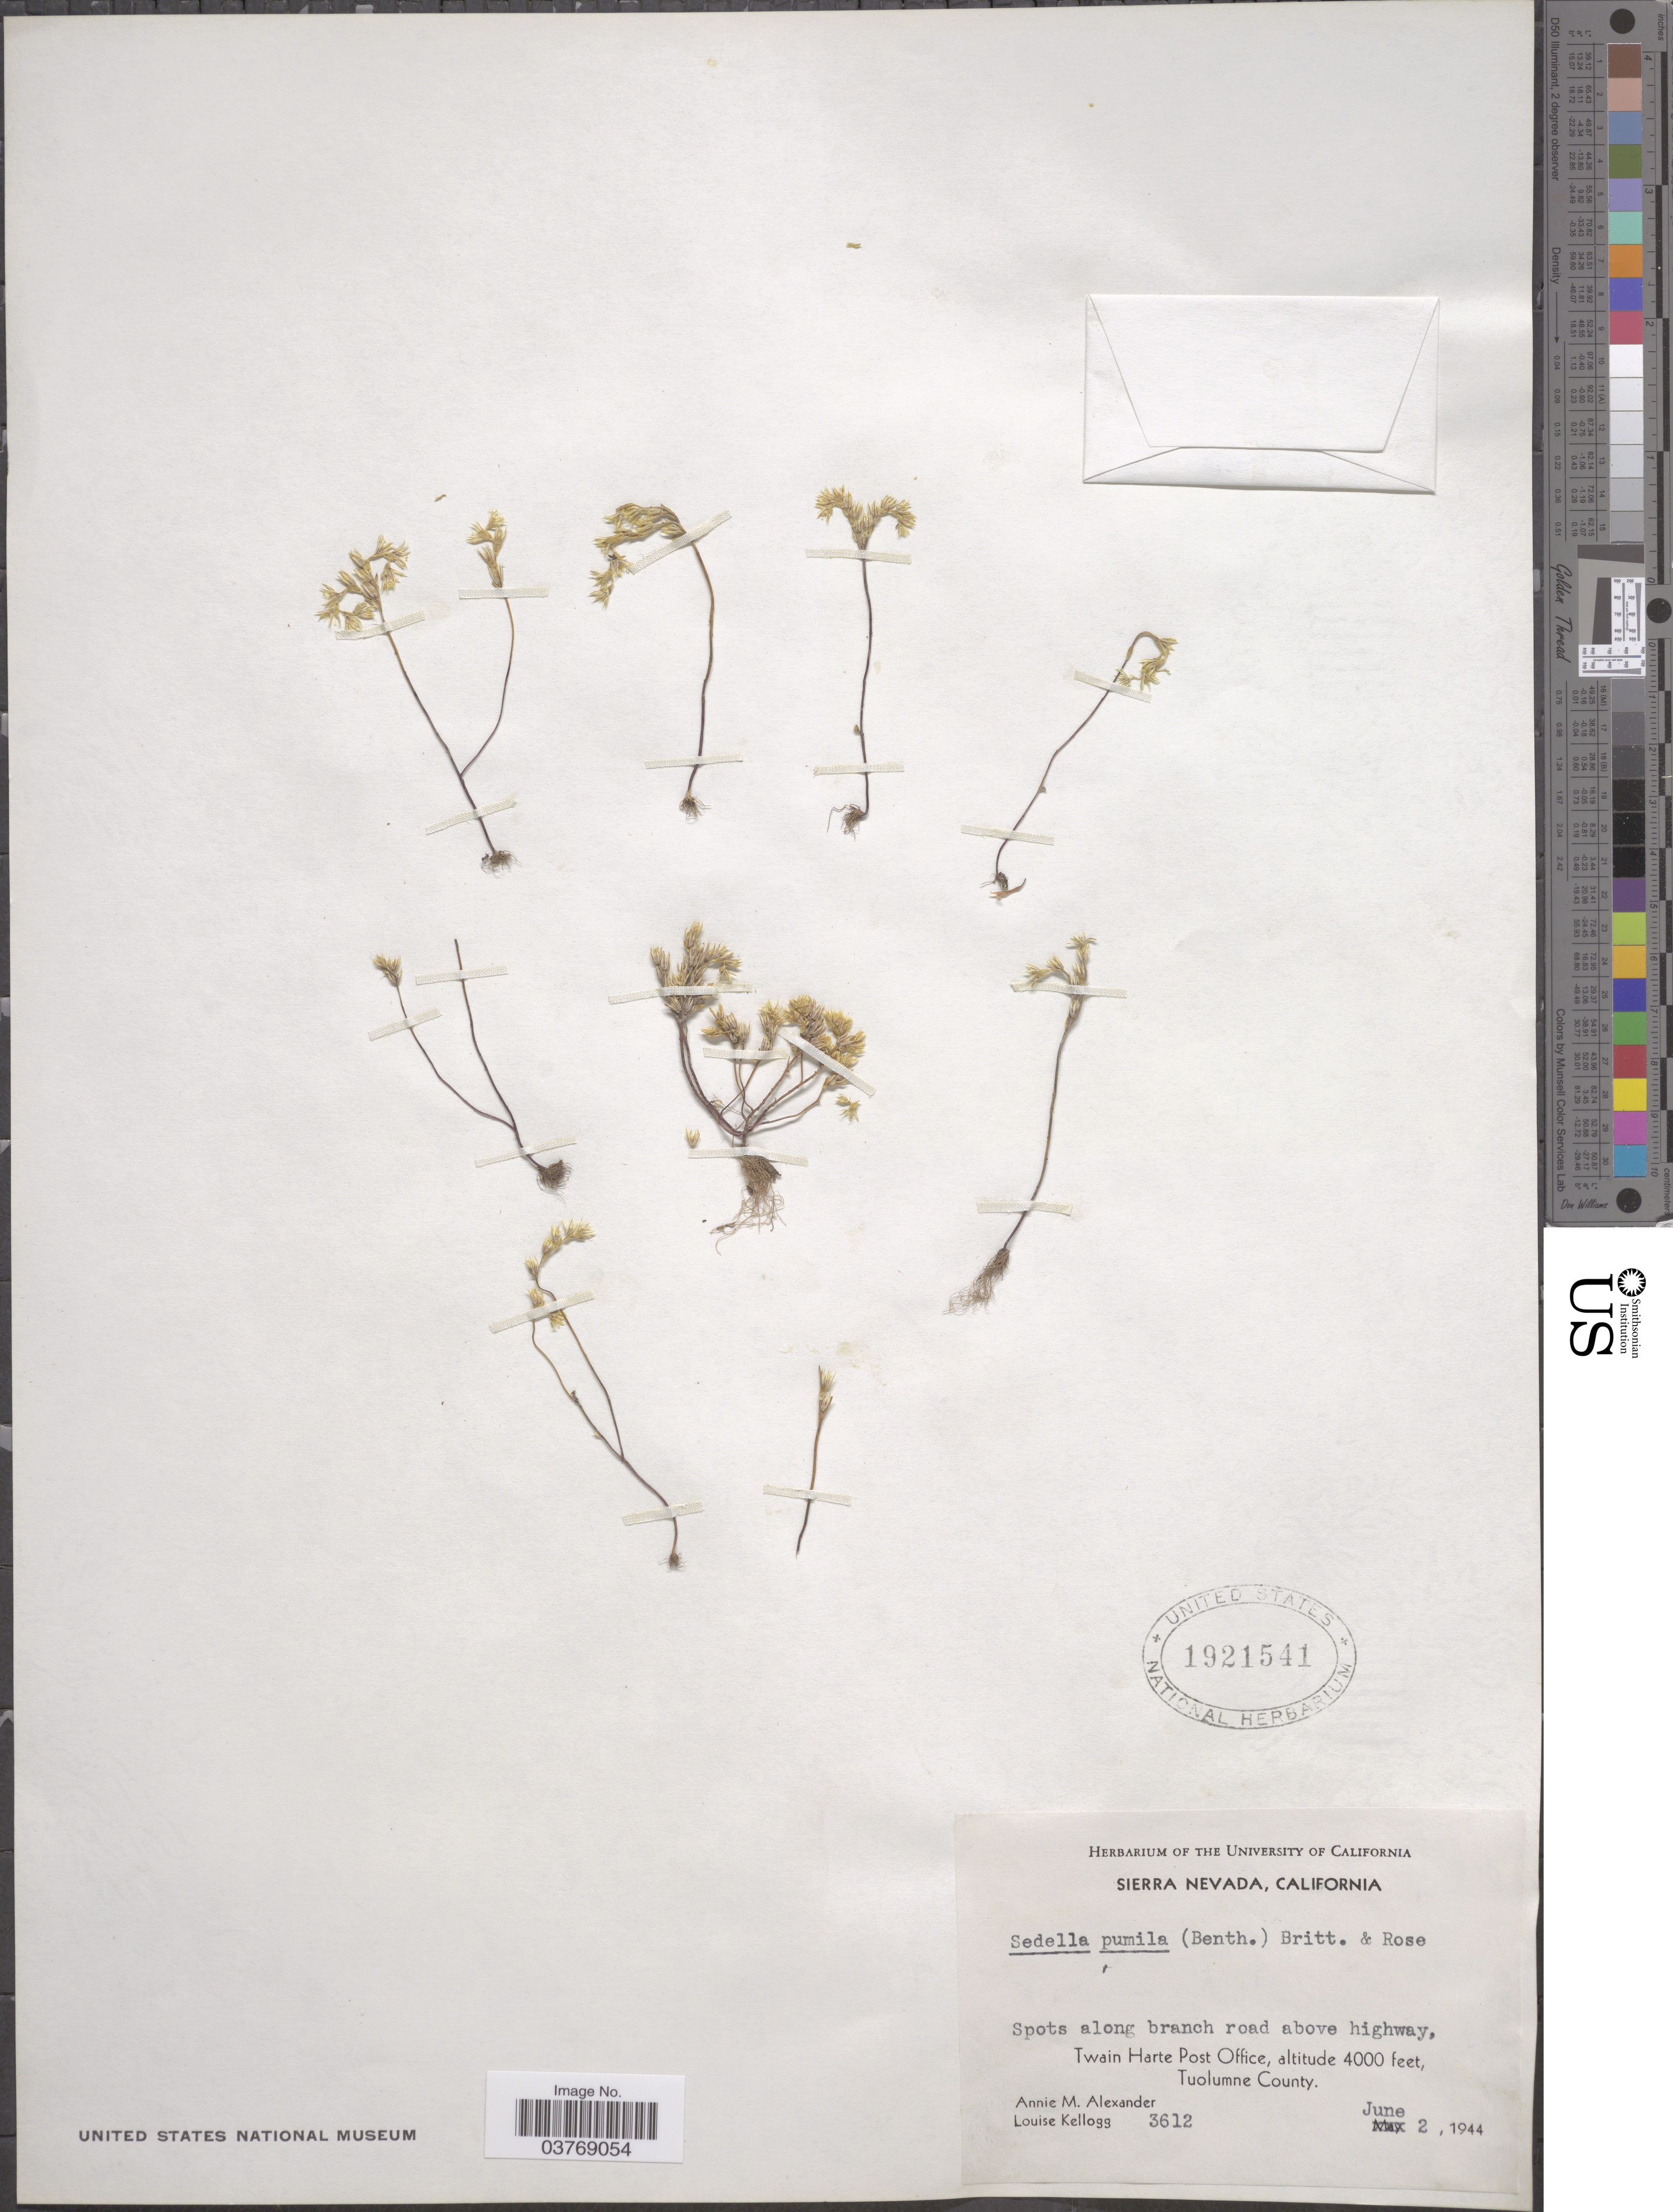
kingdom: Plantae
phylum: Tracheophyta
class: Magnoliopsida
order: Saxifragales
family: Crassulaceae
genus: Sedella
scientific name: Sedella pumila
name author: (Benth.) Britton & Rose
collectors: A. M. Alexander & L. Kellogg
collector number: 3612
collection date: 1944-06-02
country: United States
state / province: California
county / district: Tuolumne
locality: Sierra Nevada. Twain Harte Post Office, Tuolumne County.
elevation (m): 1219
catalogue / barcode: US 1921541